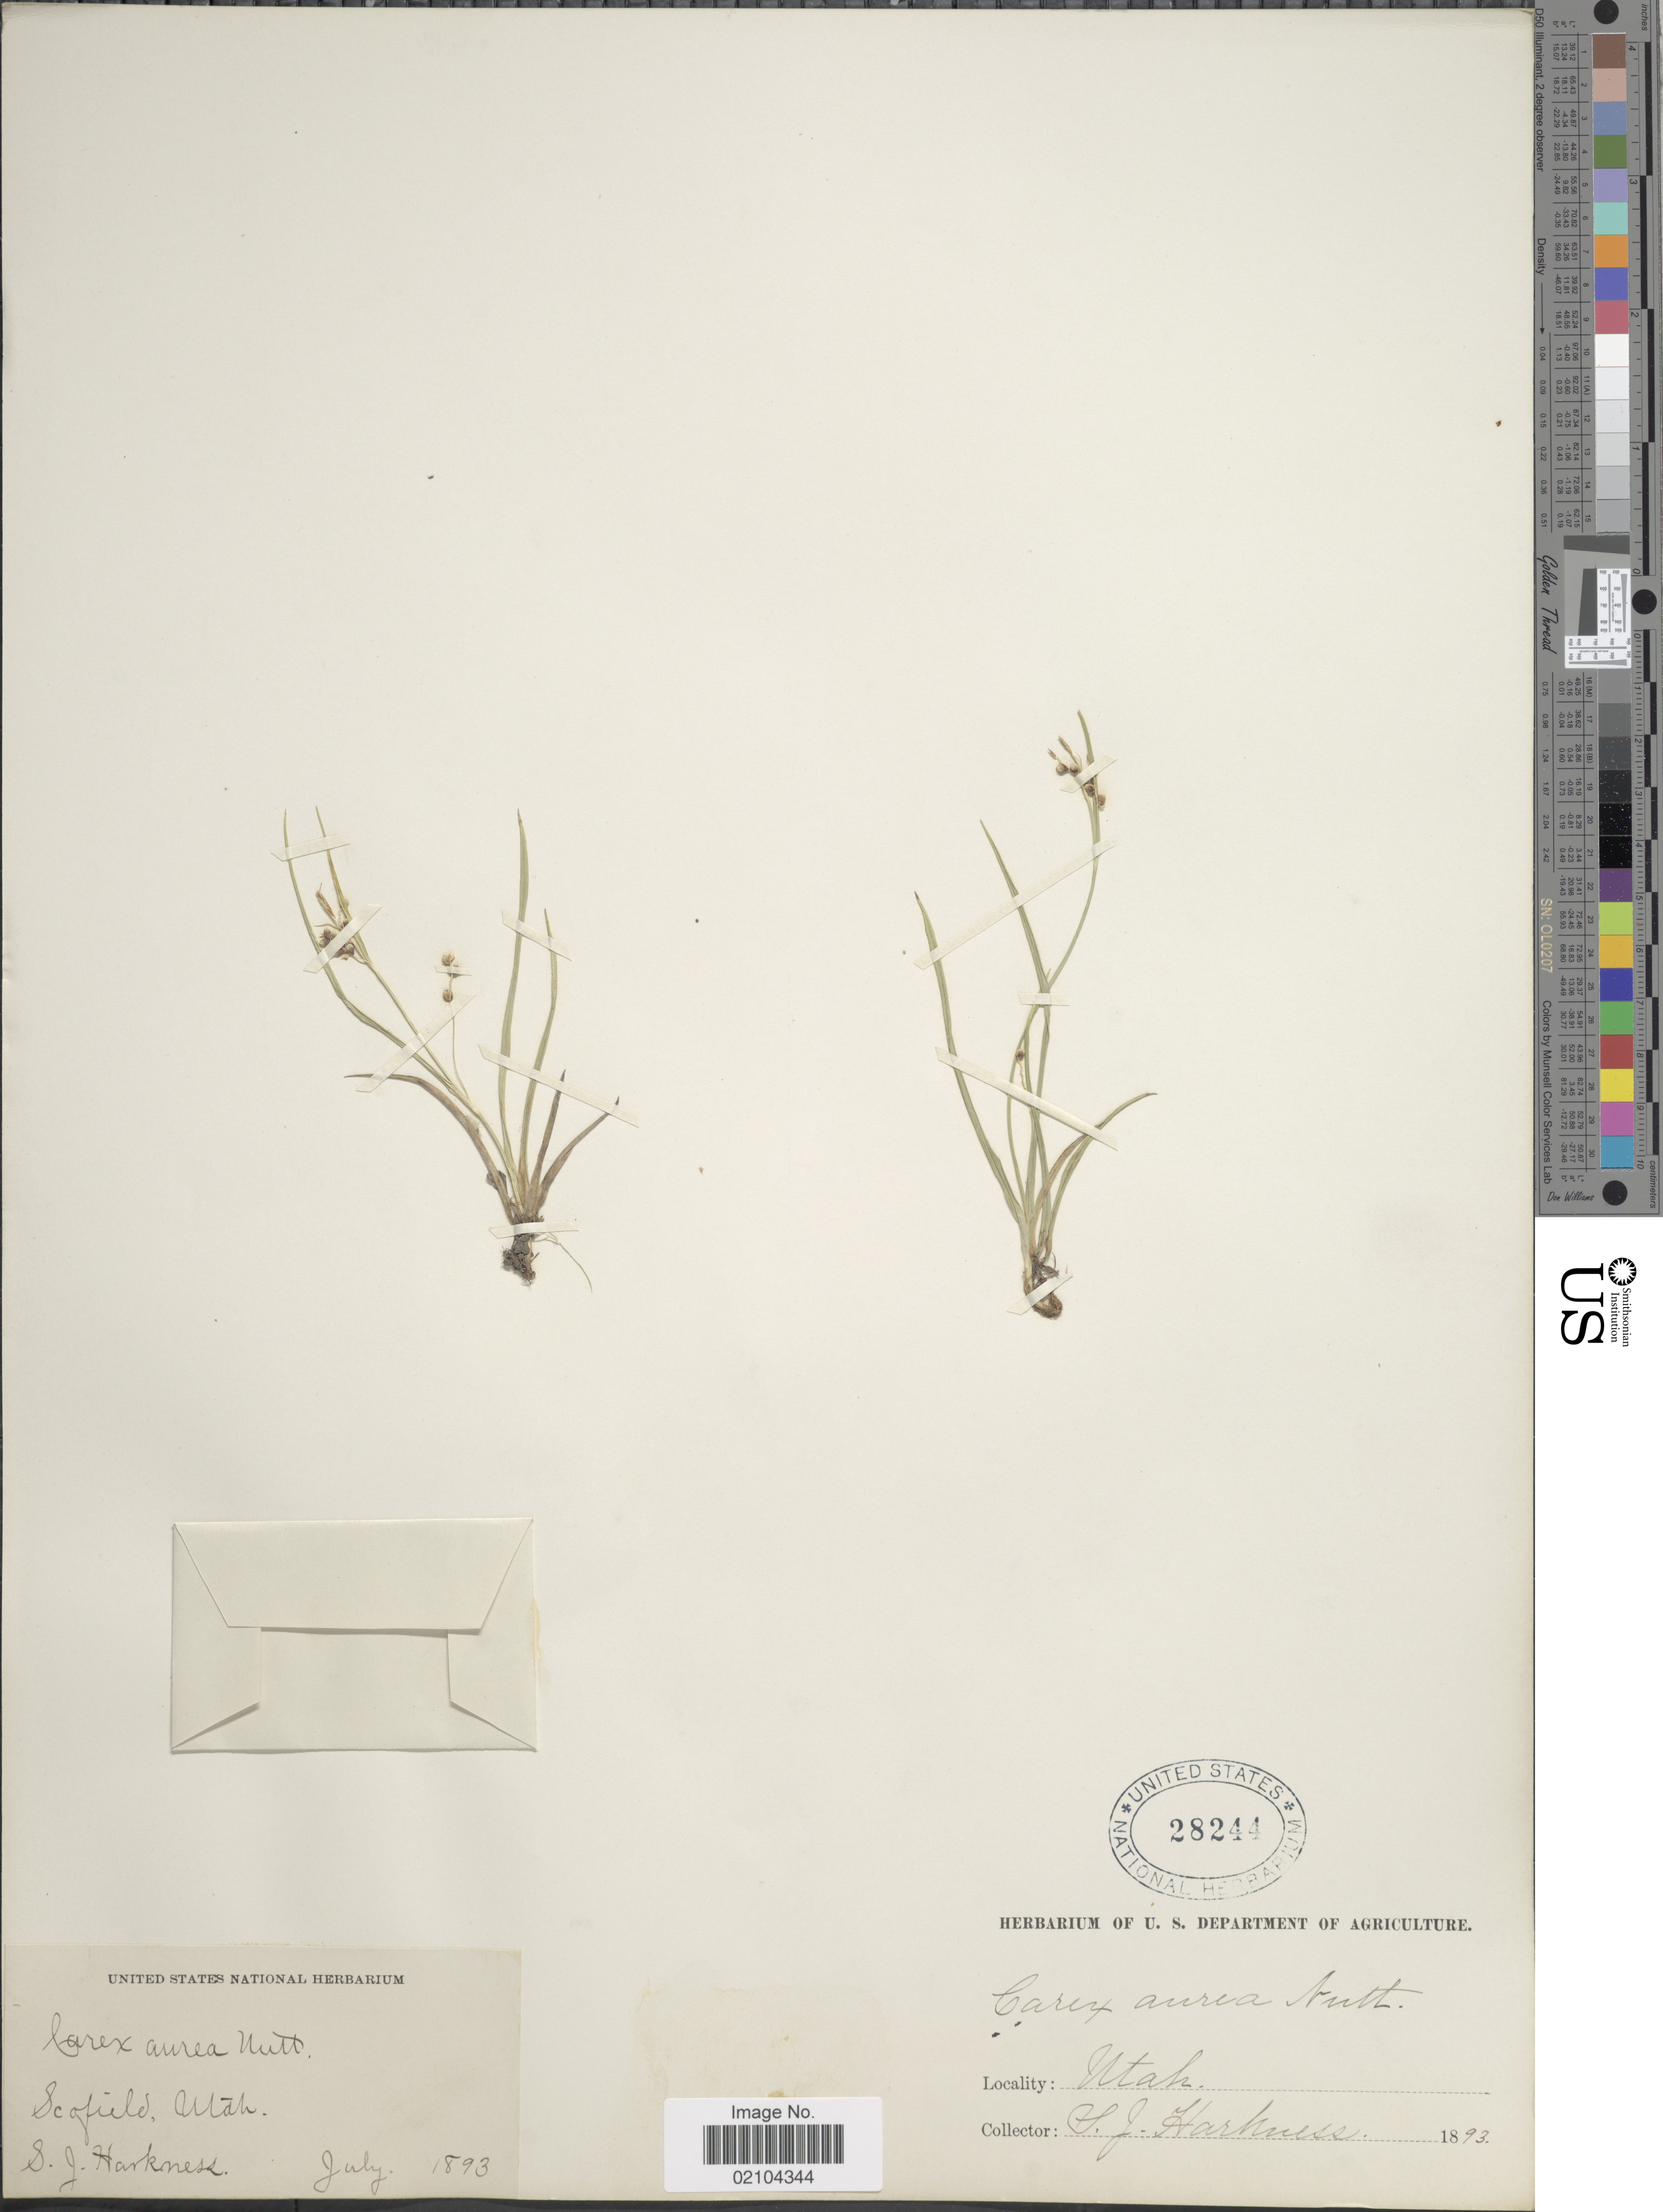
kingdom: Plantae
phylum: Tracheophyta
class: Liliopsida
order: Poales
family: Cyperaceae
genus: Carex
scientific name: Carex aurea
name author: Nutt.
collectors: S. Harkness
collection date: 1893-07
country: United States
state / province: Utah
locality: Utah. Scofield, Utah.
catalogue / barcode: US 28244